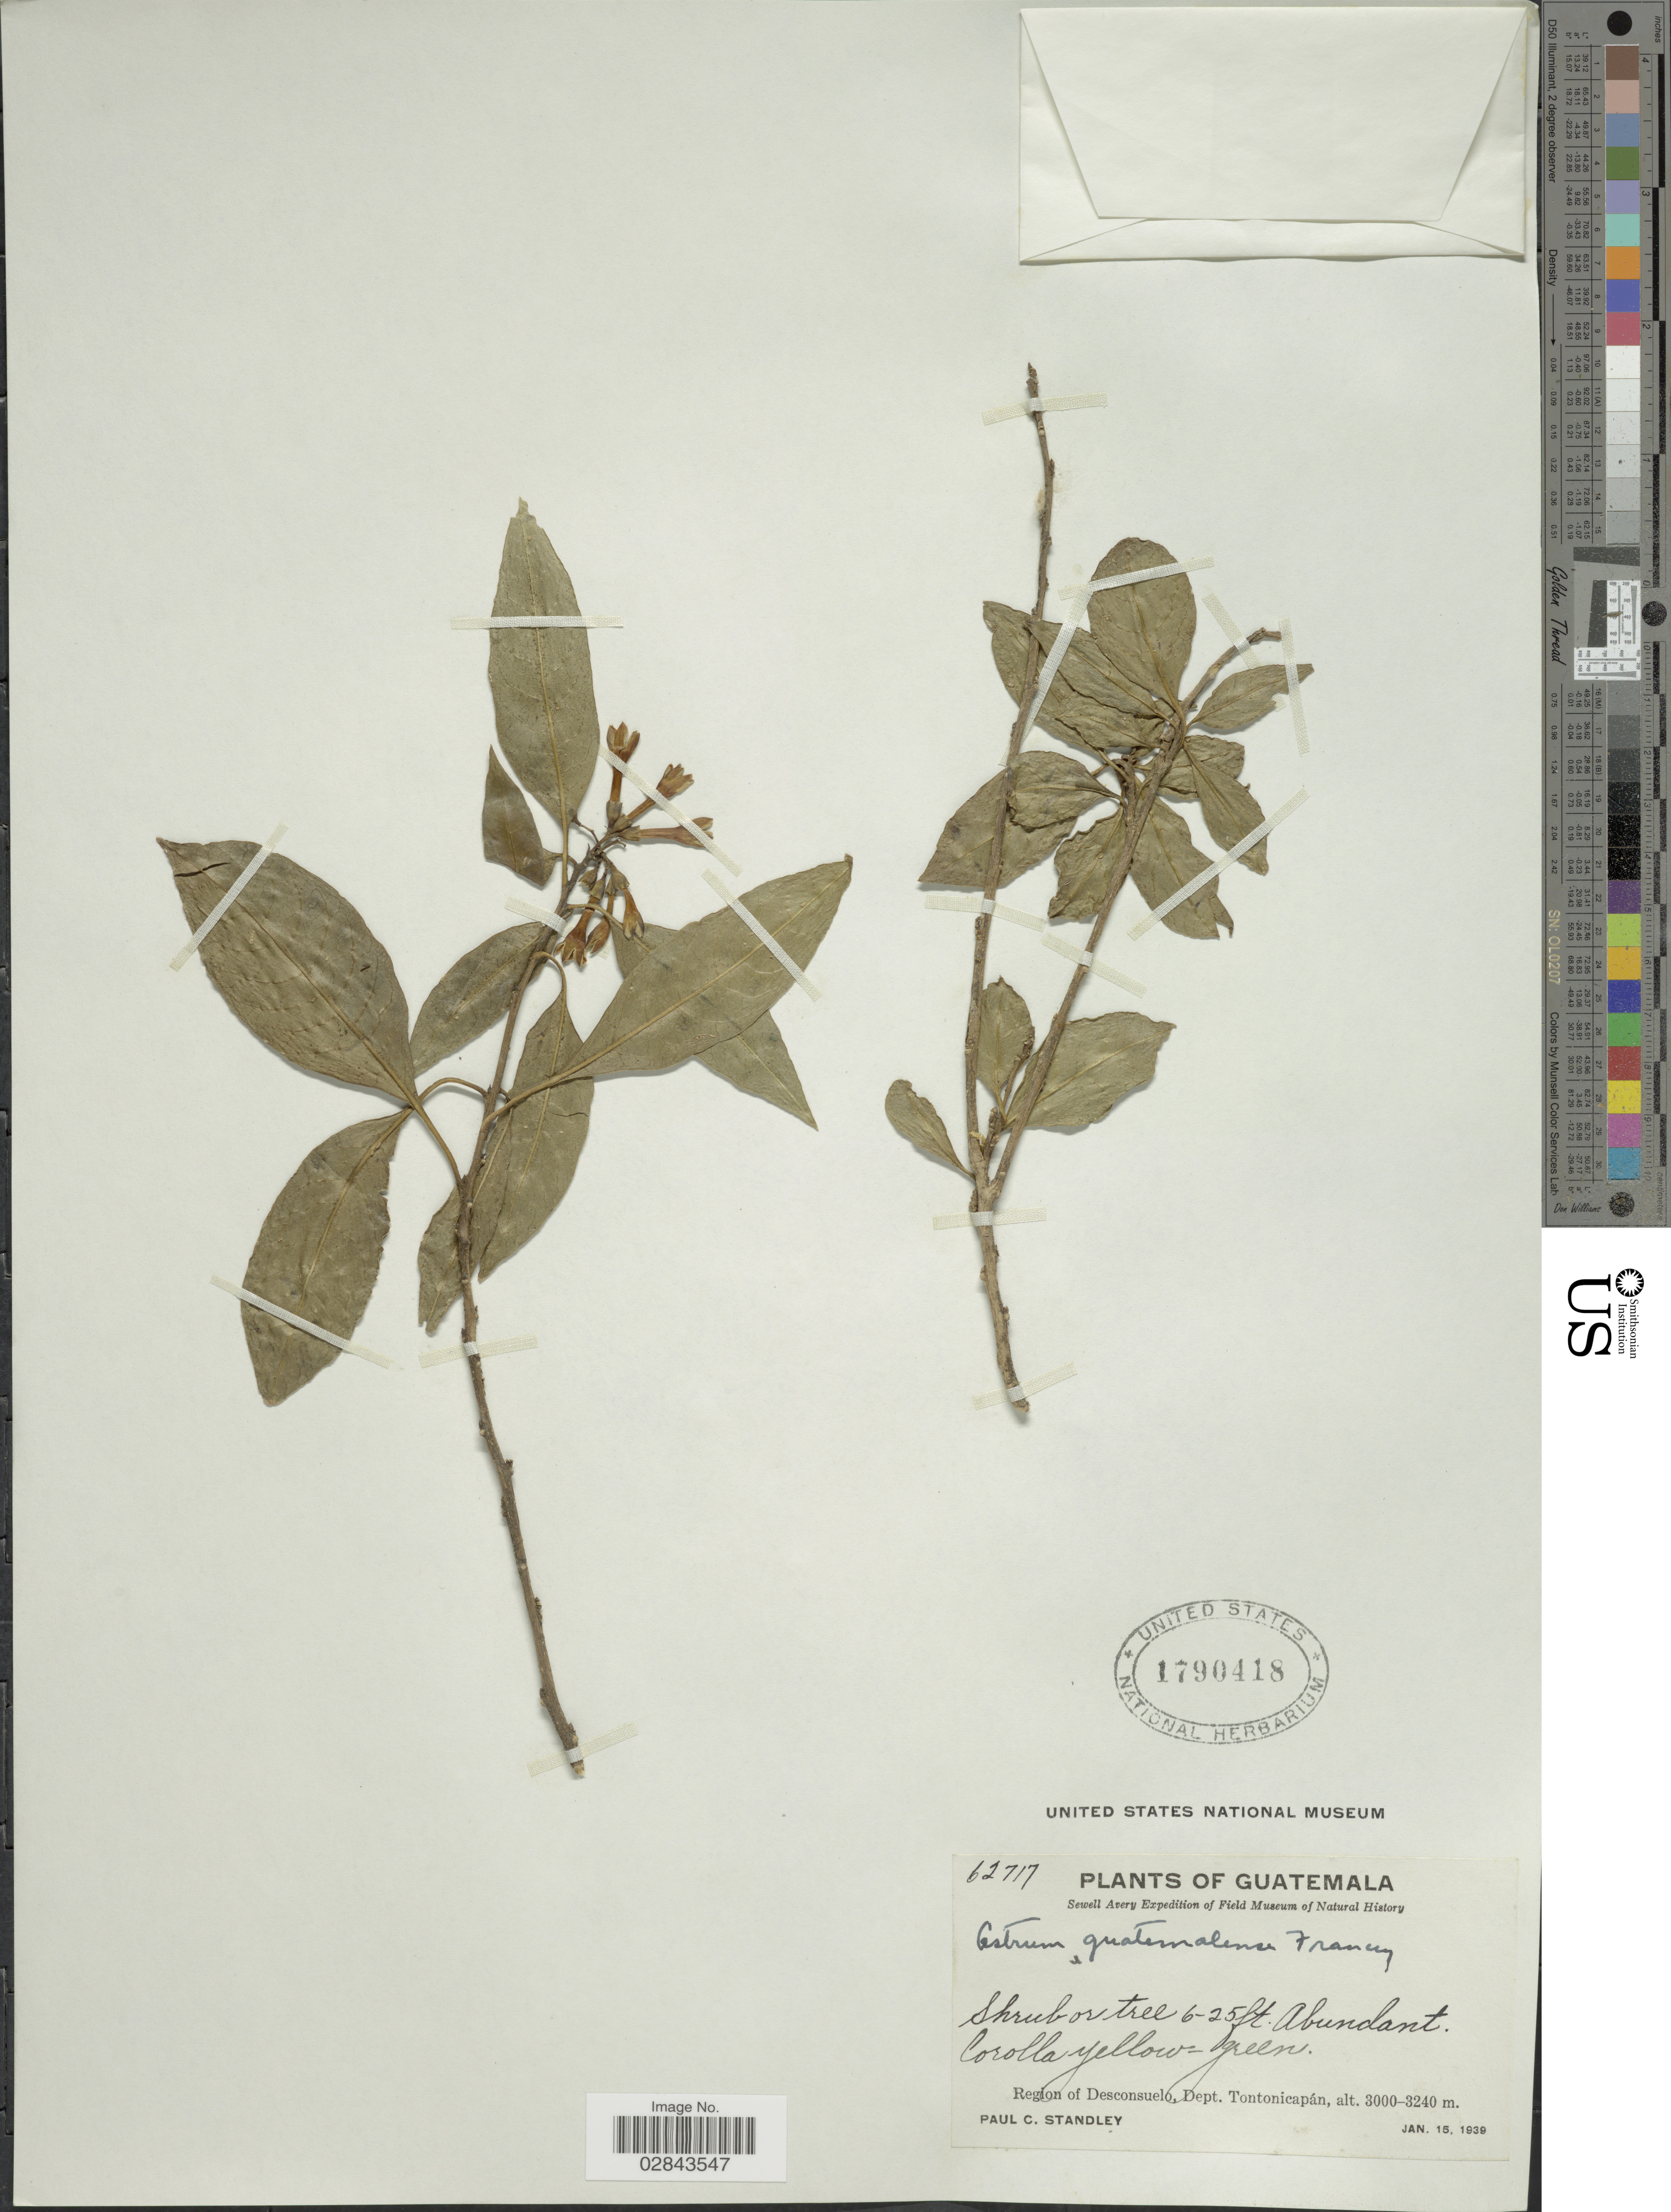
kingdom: Plantae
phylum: Tracheophyta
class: Magnoliopsida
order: Solanales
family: Solanaceae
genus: Cestrum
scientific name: Cestrum guatemalense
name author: Francey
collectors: P. C. Standley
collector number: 62717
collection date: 1939-01-15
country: Guatemala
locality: Region of Desconsuelo, Dept. Tontonicapán.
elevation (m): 3000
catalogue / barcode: US 1790418